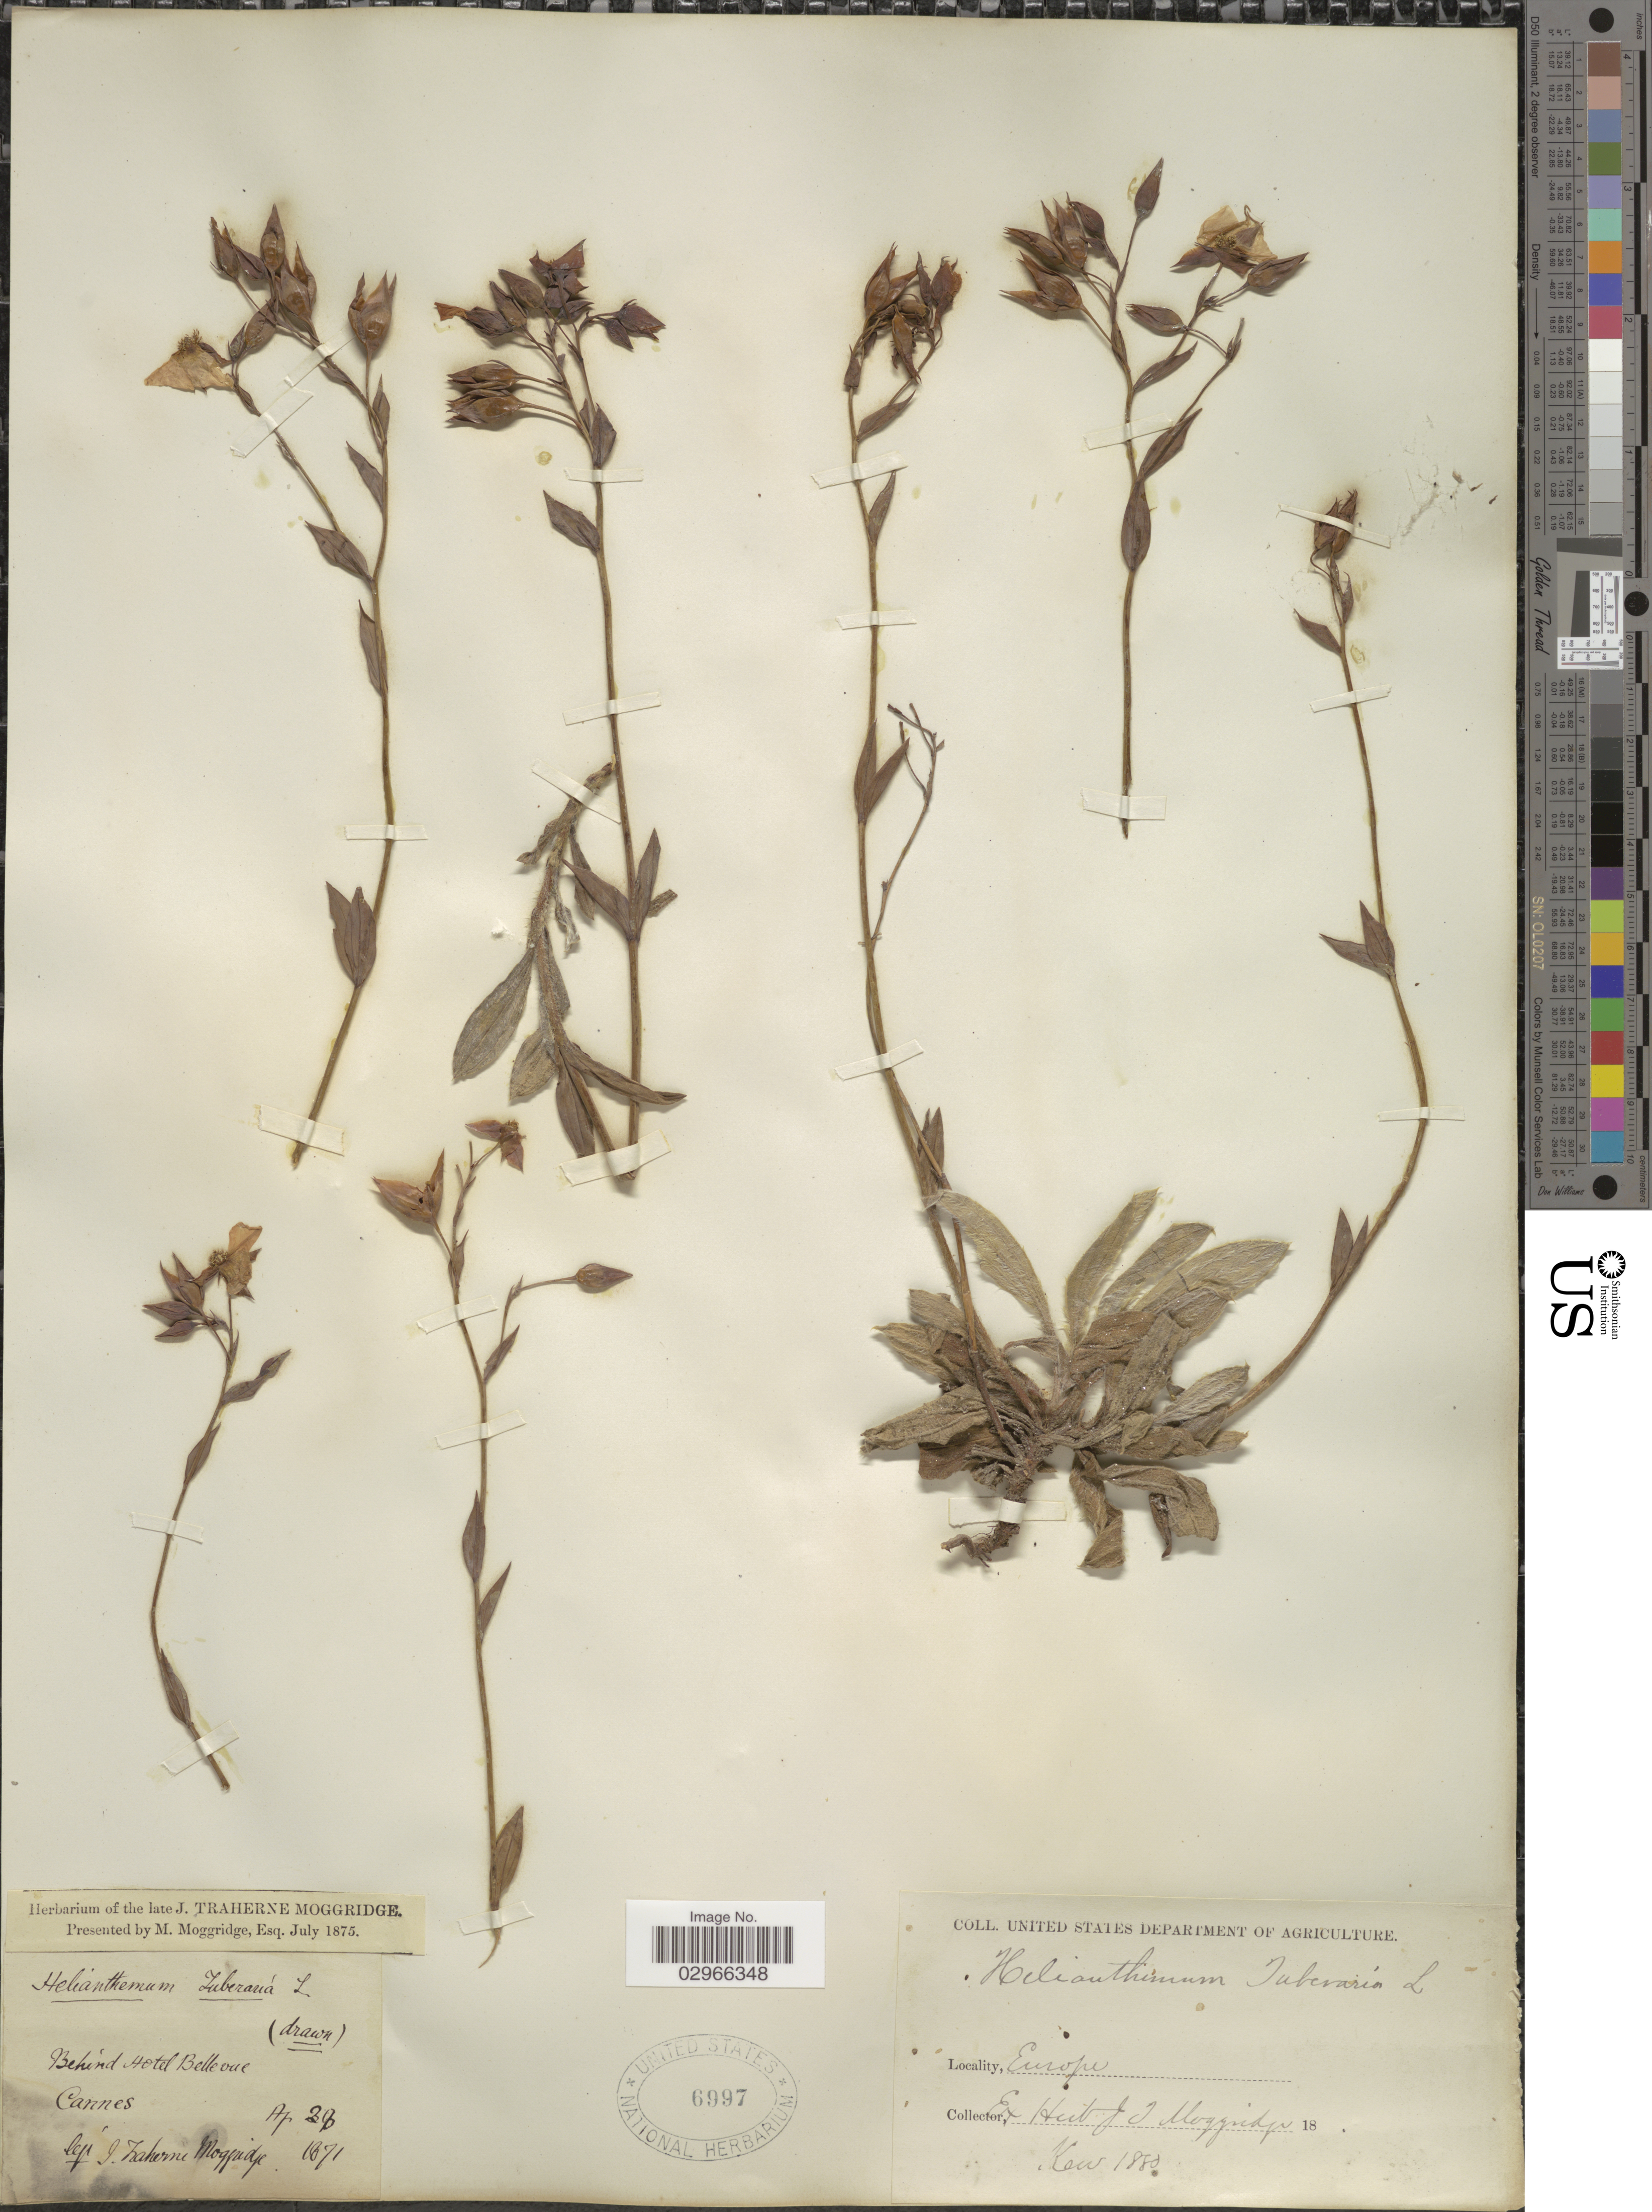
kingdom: Plantae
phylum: Tracheophyta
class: Magnoliopsida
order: Malvales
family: Cistaceae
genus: Helianthemum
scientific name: Helianthemum tuberaria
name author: (L.) Mill.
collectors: J. T. Moggridge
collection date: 1871-04-29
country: France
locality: Europe. Behind Hotel Belleoue Cannes.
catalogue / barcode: US 6997